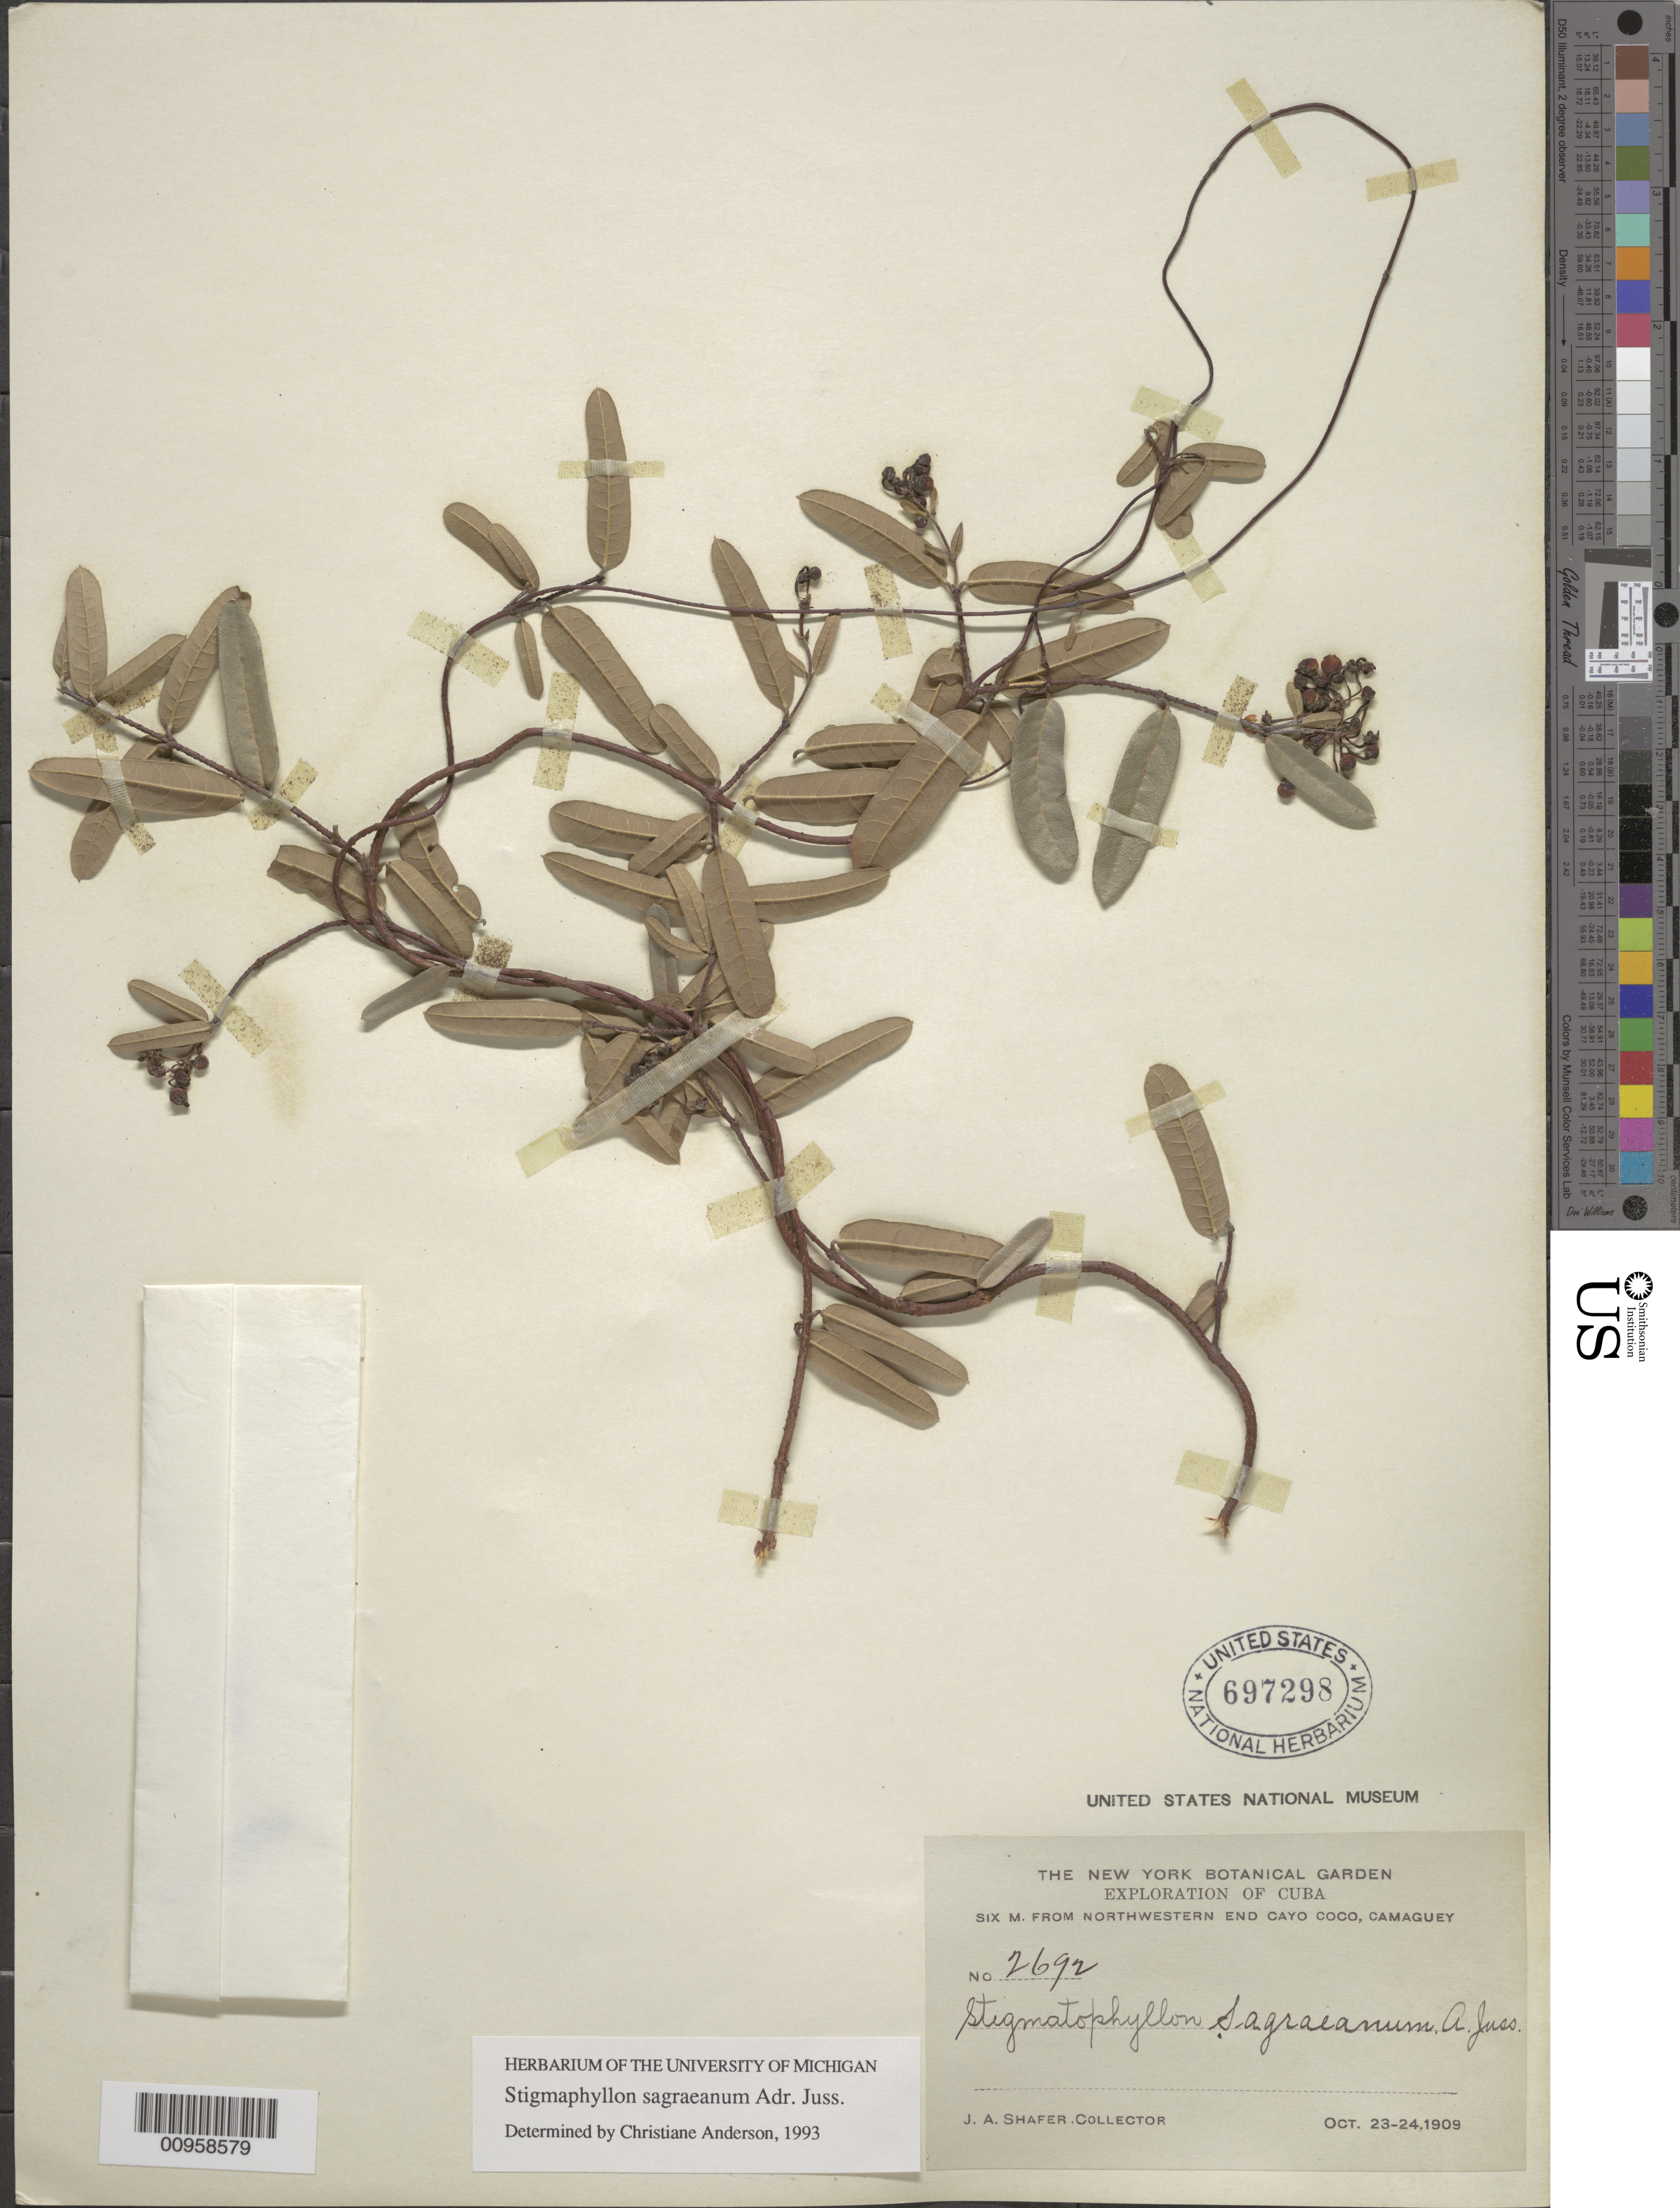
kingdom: Plantae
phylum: Tracheophyta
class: Magnoliopsida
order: Malpighiales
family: Malpighiaceae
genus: Stigmaphyllon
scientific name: Stigmaphyllon sagraeanum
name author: Juss.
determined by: Anderson, C.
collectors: J. A. Shafer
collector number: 2692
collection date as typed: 23 Oct 1909 to 24 Oct 1909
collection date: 1909-10-23/1909-10-24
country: Cuba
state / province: Camagüey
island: Cuba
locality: Six m from northwestern end Cayo Coco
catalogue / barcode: US 697298